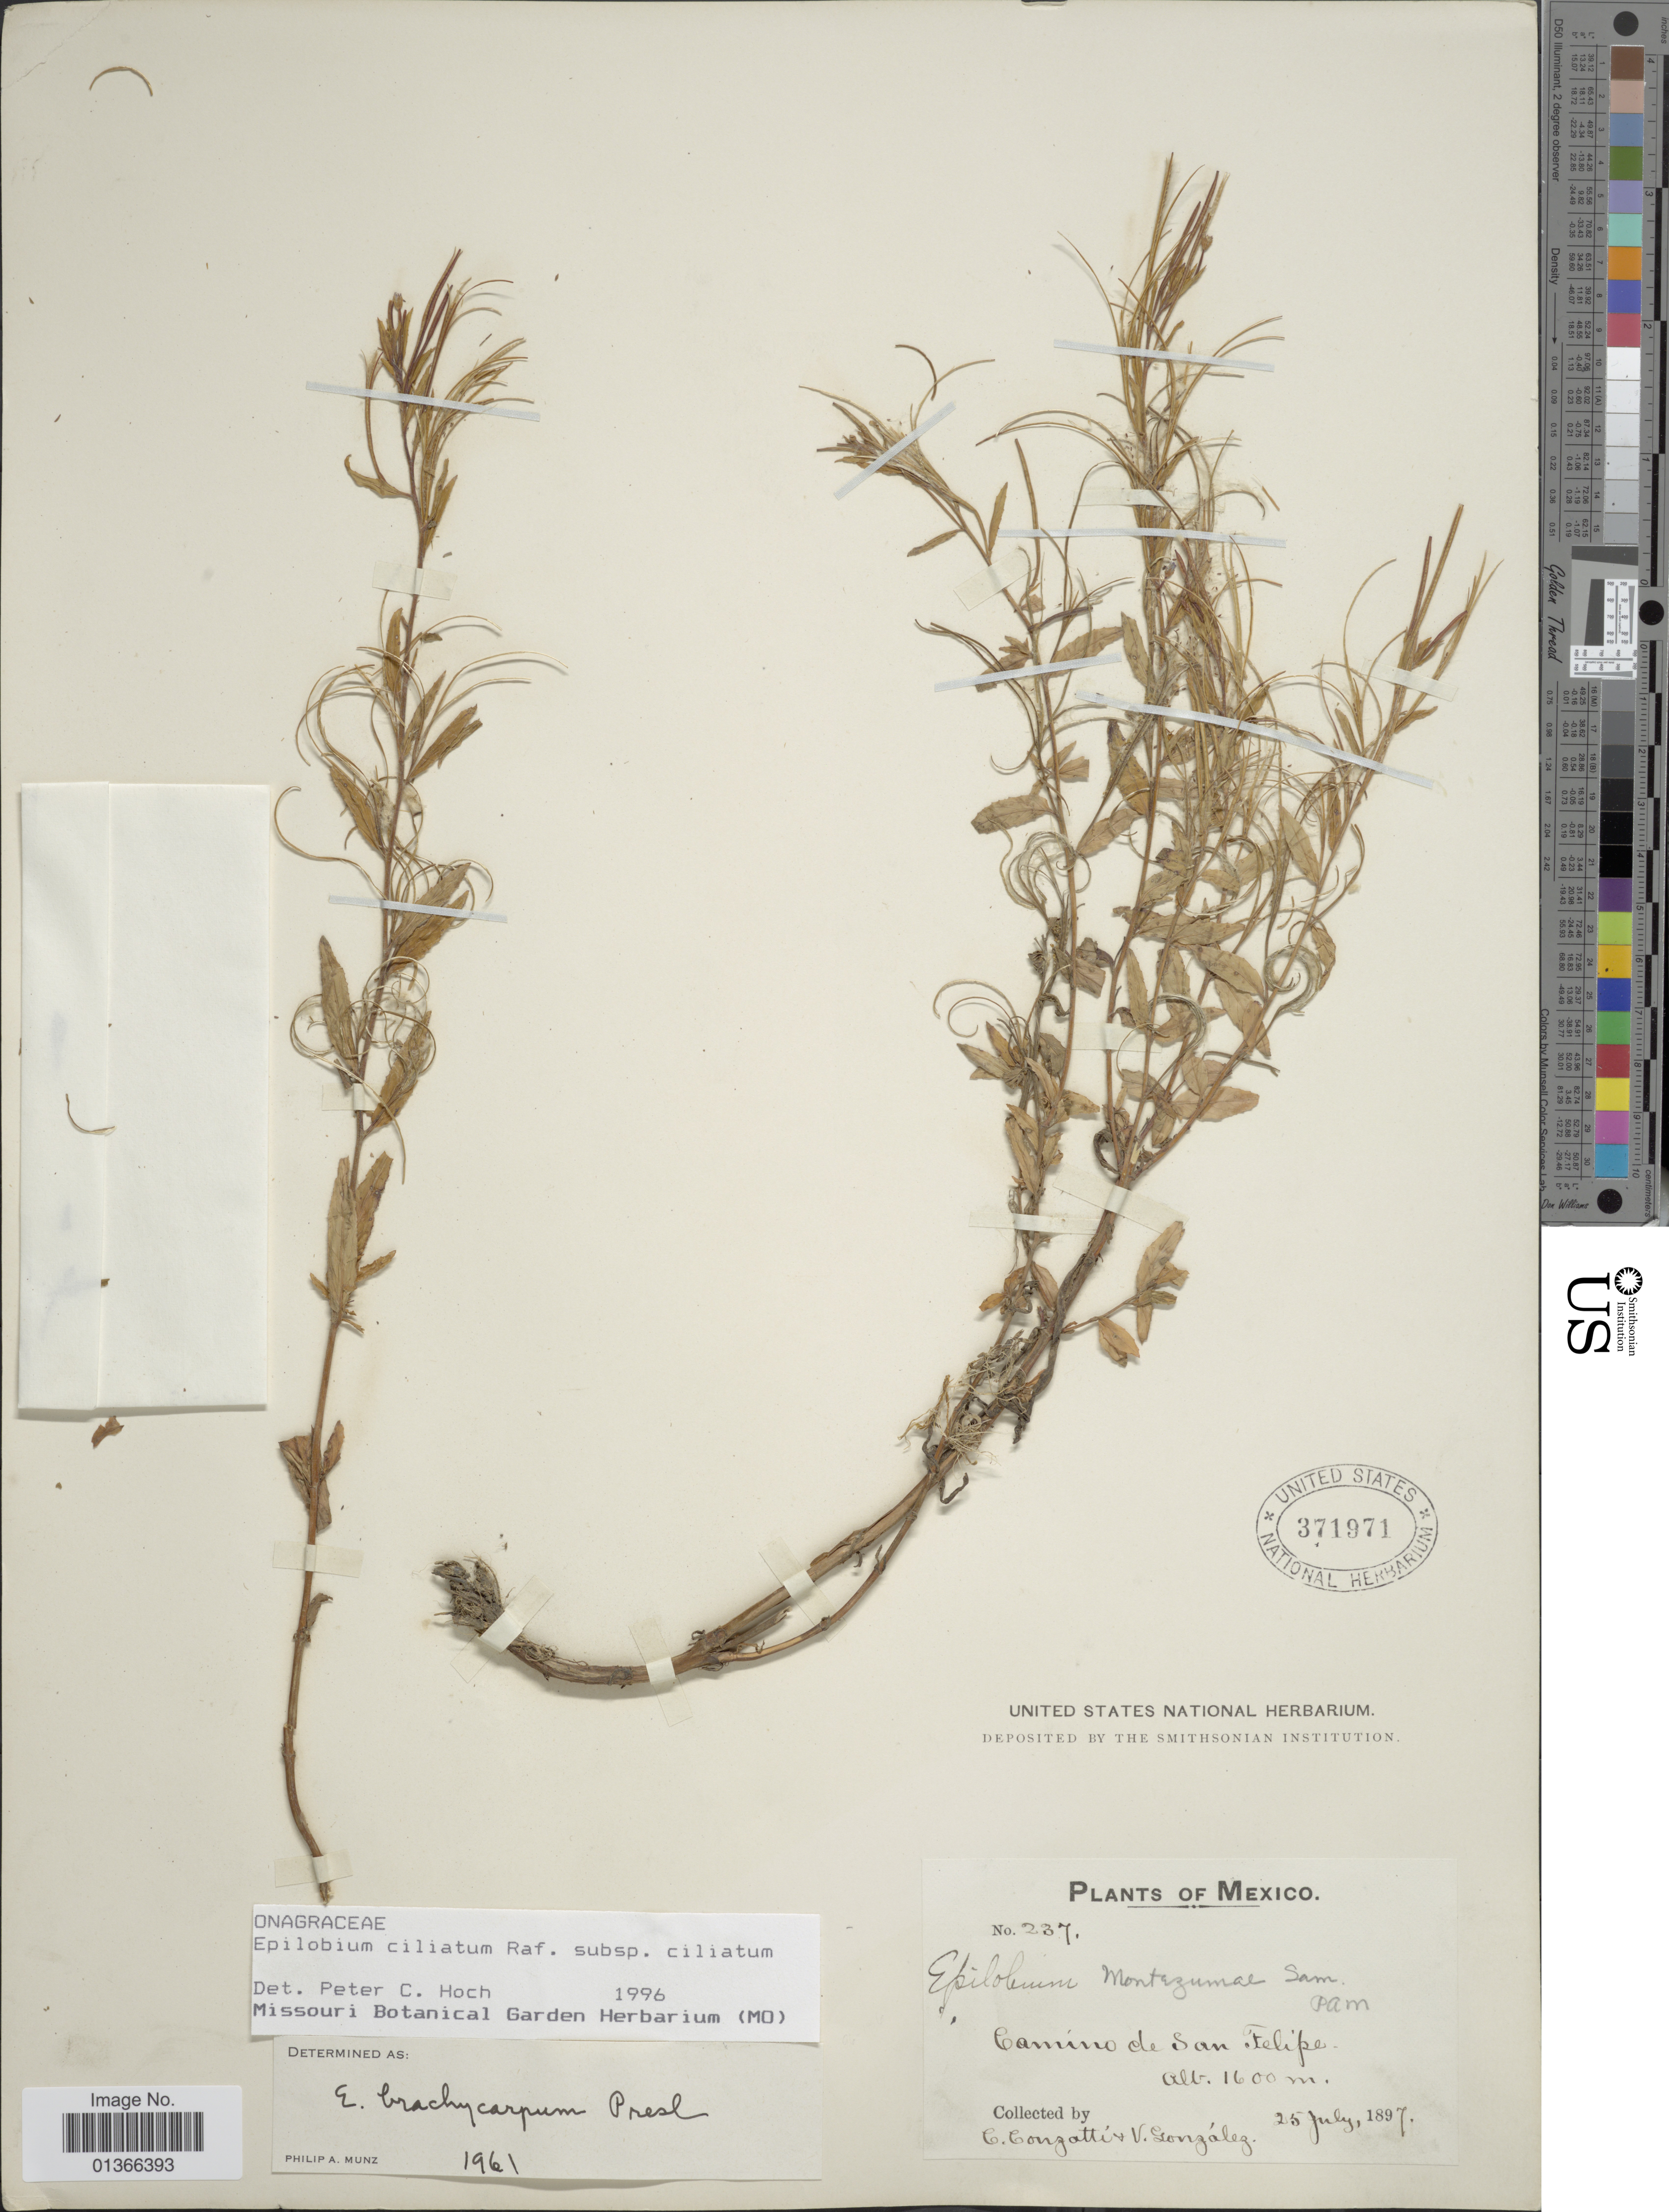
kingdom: Plantae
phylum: Tracheophyta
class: Magnoliopsida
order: Myrtales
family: Onagraceae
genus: Epilobium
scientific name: Epilobium ciliatum subsp. ciliatum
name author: Raf.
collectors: C. Conzatti & V. González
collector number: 237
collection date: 1897-07-25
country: Mexico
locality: Camino de San Felipe.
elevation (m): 1600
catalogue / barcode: US 371971